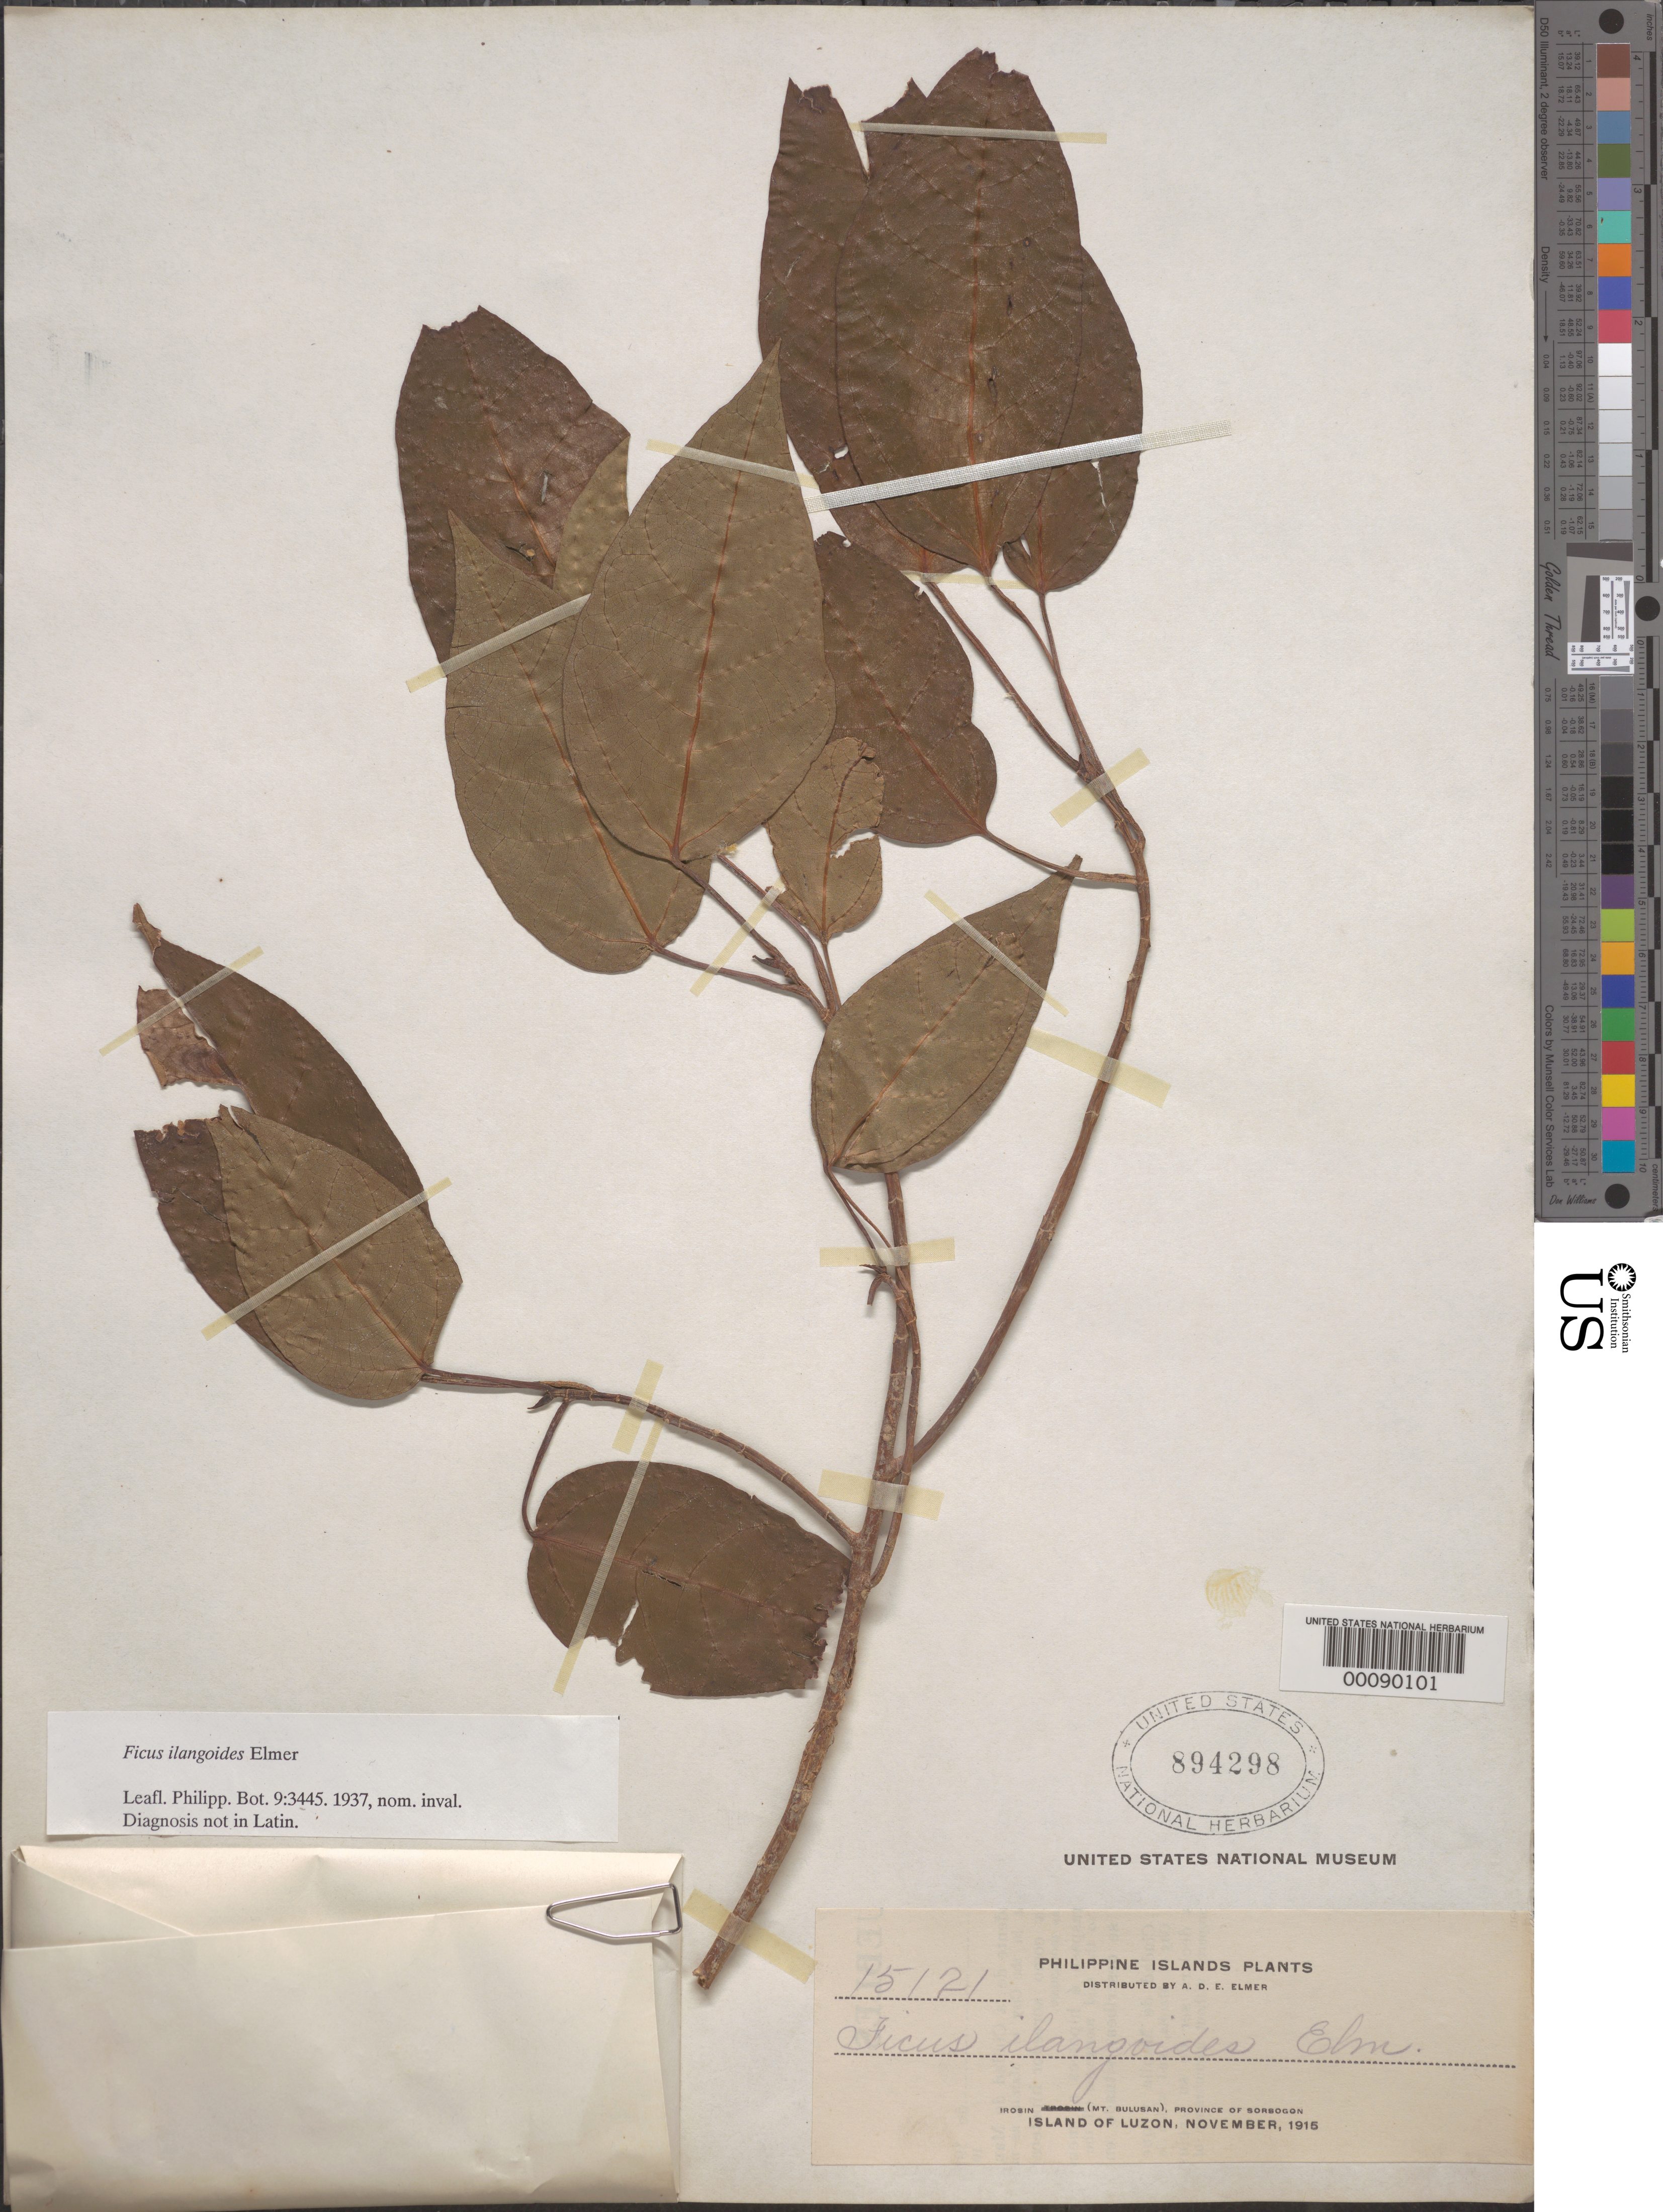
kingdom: Plantae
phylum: Tracheophyta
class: Magnoliopsida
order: Rosales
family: Moraceae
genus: Ficus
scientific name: Ficus ilangoides Elmer, nom. inval.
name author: Elmer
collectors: A. D. E. Elmer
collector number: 15121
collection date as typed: Nov 1915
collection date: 1915-11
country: Philippines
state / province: Bicol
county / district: Sorsogon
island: Luzon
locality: Irosin, Mt. Bulusan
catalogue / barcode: US 894298